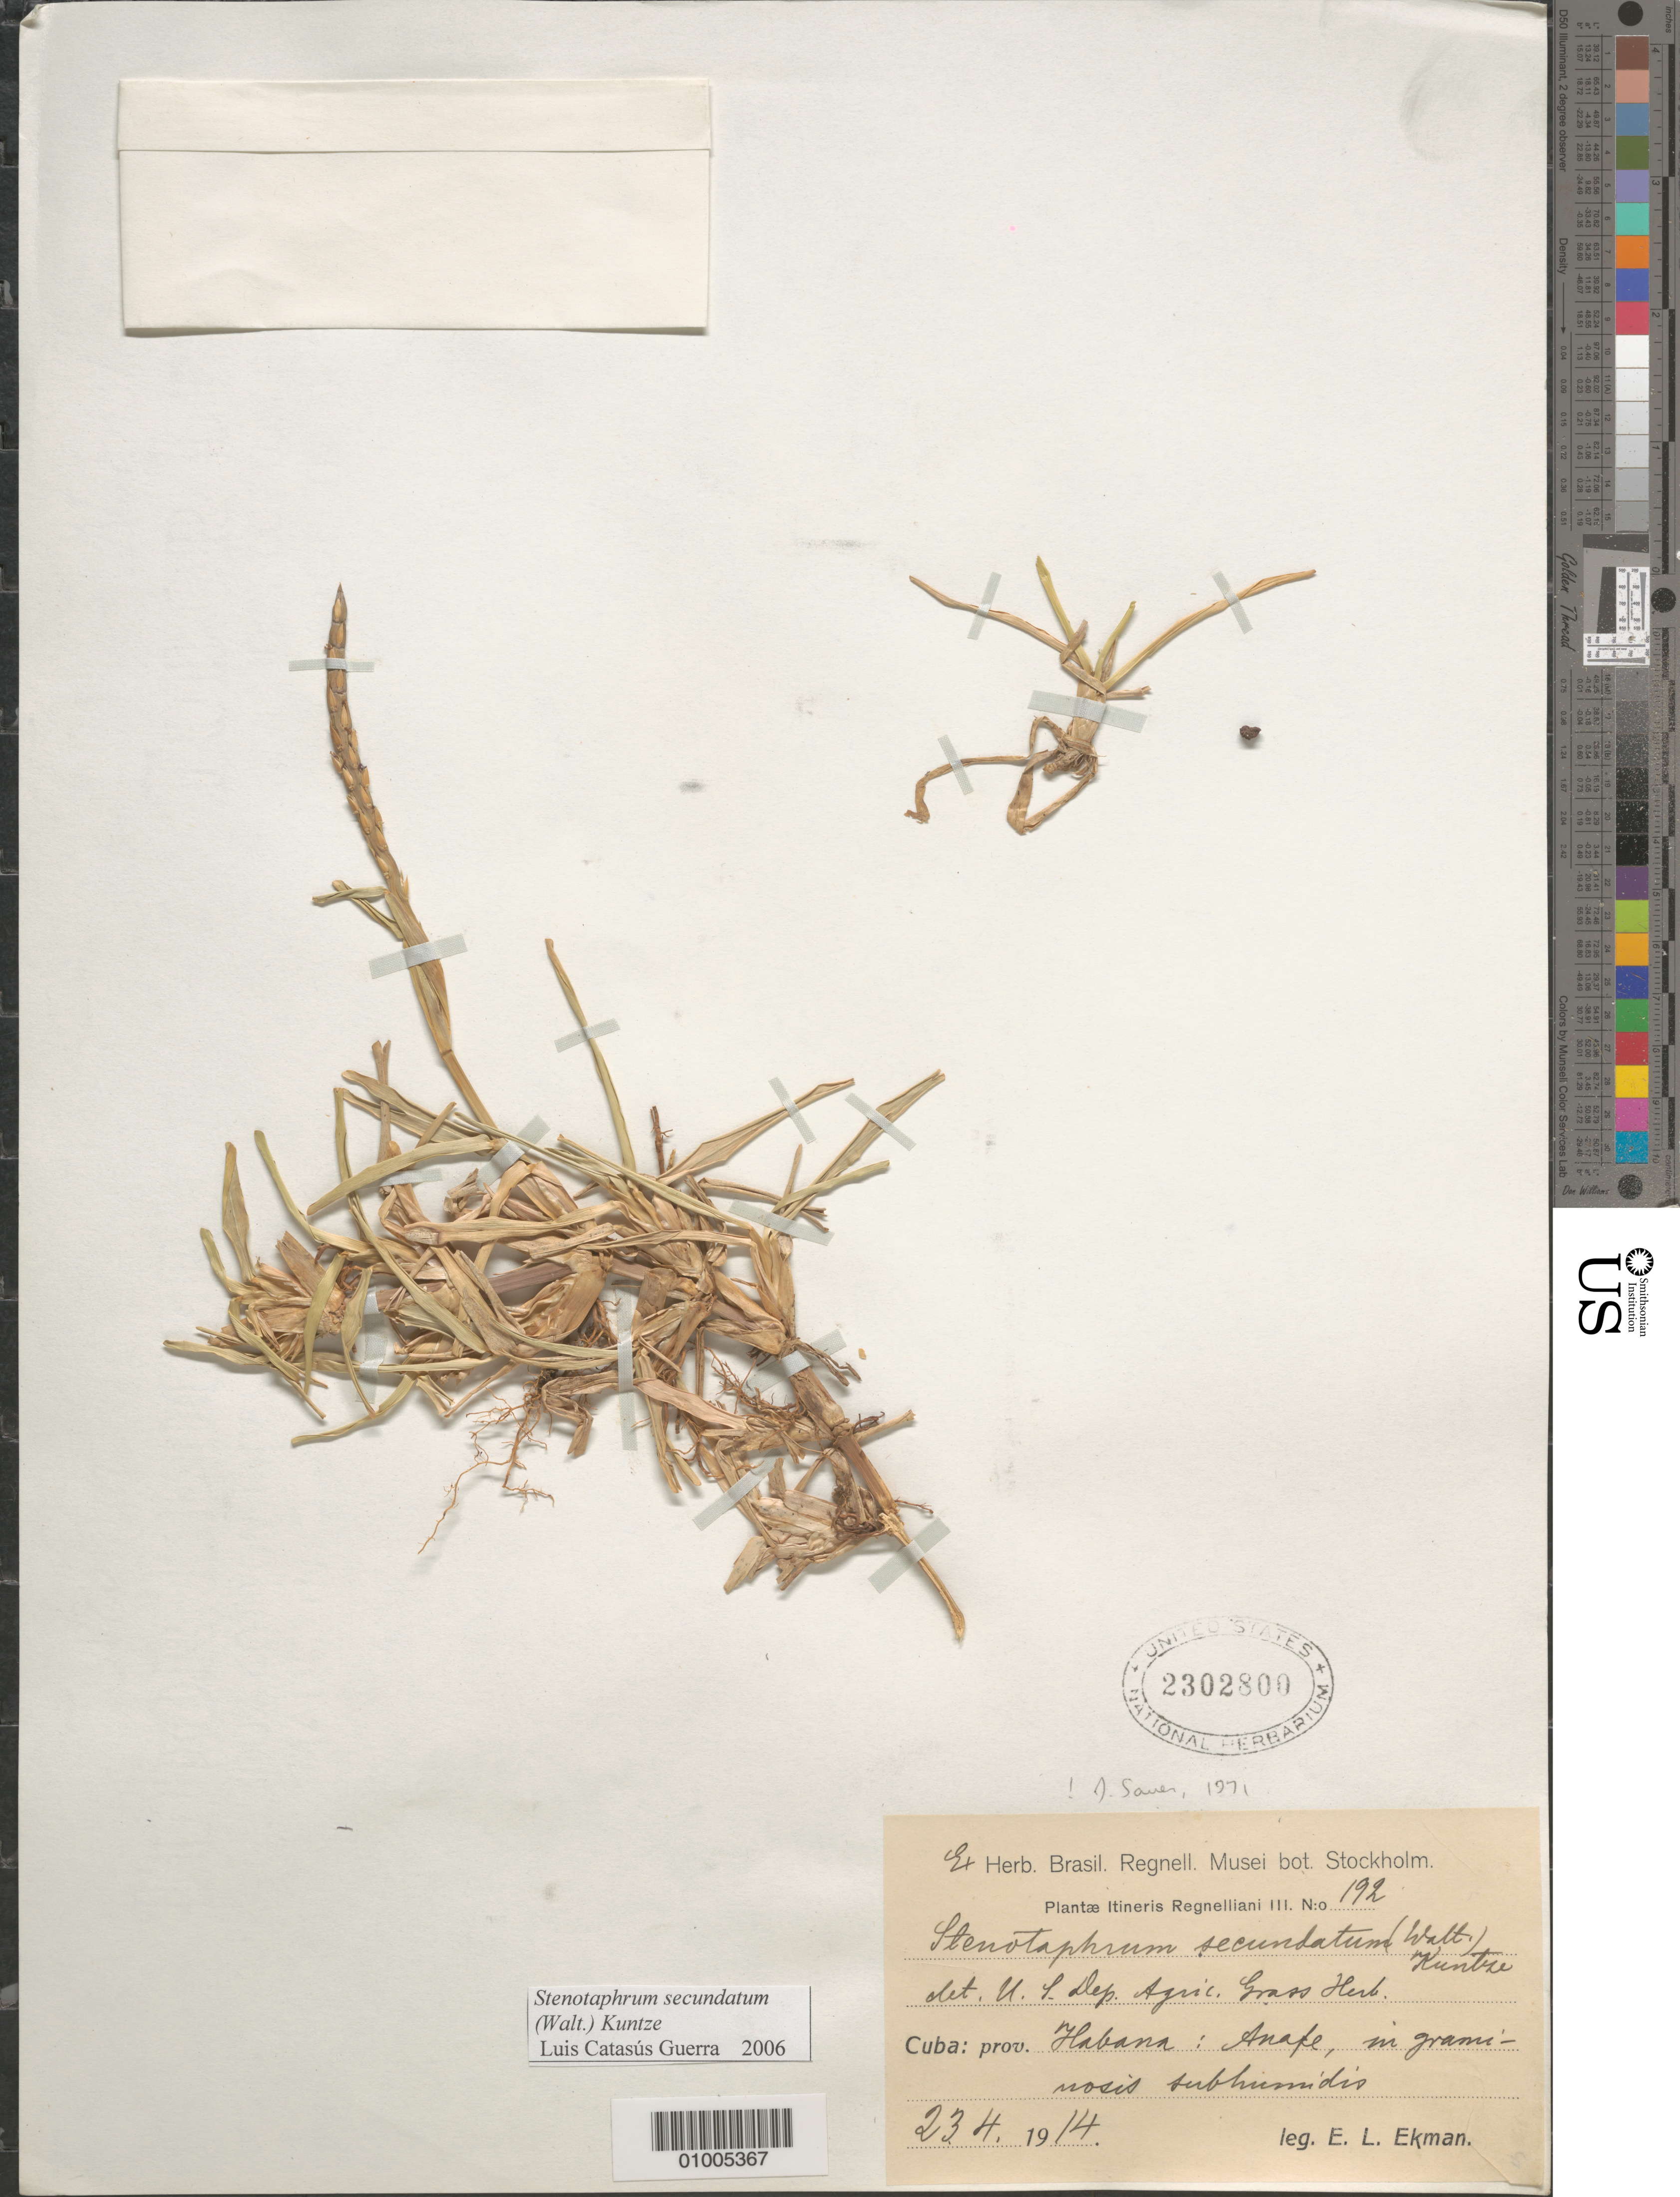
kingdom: Plantae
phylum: Tracheophyta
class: Liliopsida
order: Poales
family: Poaceae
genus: Stenotaphrum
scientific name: Stenotaphrum secundatum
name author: (Walter) Kuntze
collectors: E. L. Ekman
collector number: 192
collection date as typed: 23 Apr 1914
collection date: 1914-04-23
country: Cuba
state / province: La Habana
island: Cuba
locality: Anape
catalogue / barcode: US 2302800